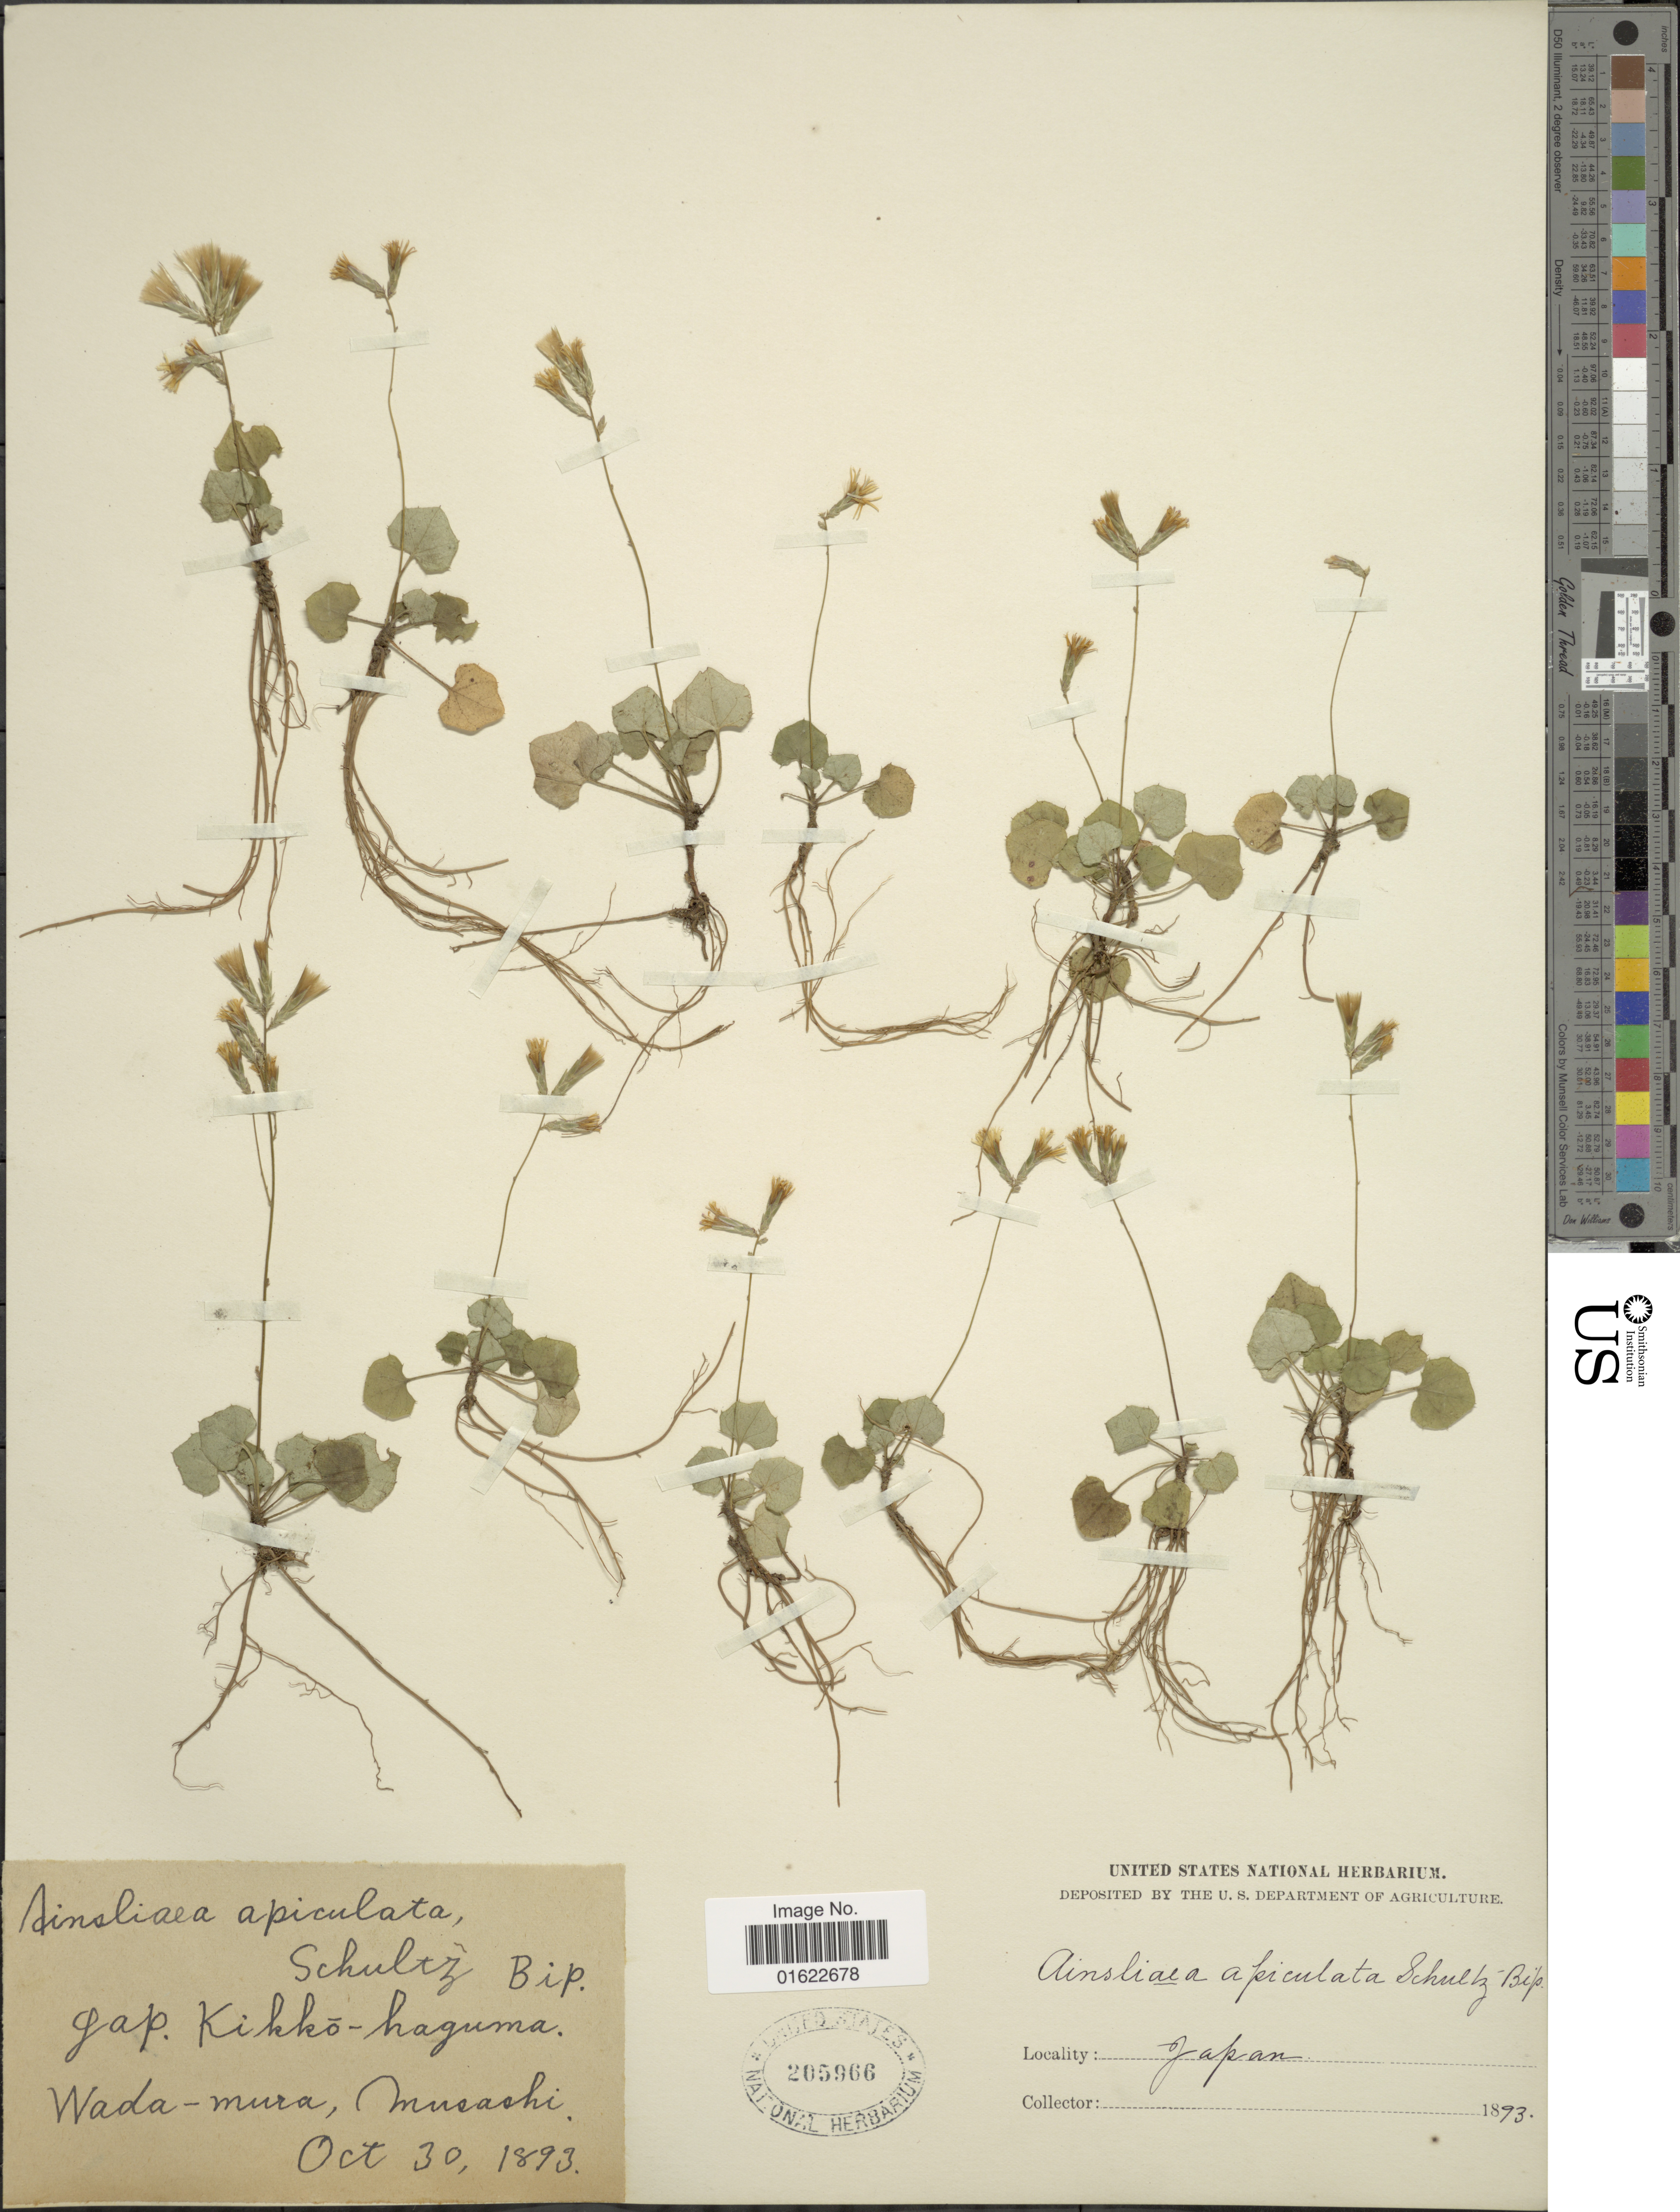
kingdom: Plantae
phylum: Tracheophyta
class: Magnoliopsida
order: Asterales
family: Asteraceae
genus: Ainsliaea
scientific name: Ainsliaea apiculata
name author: Sch. Bip.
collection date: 1893-10-30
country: Japan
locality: Wada-mura, Musashi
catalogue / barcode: US 205966